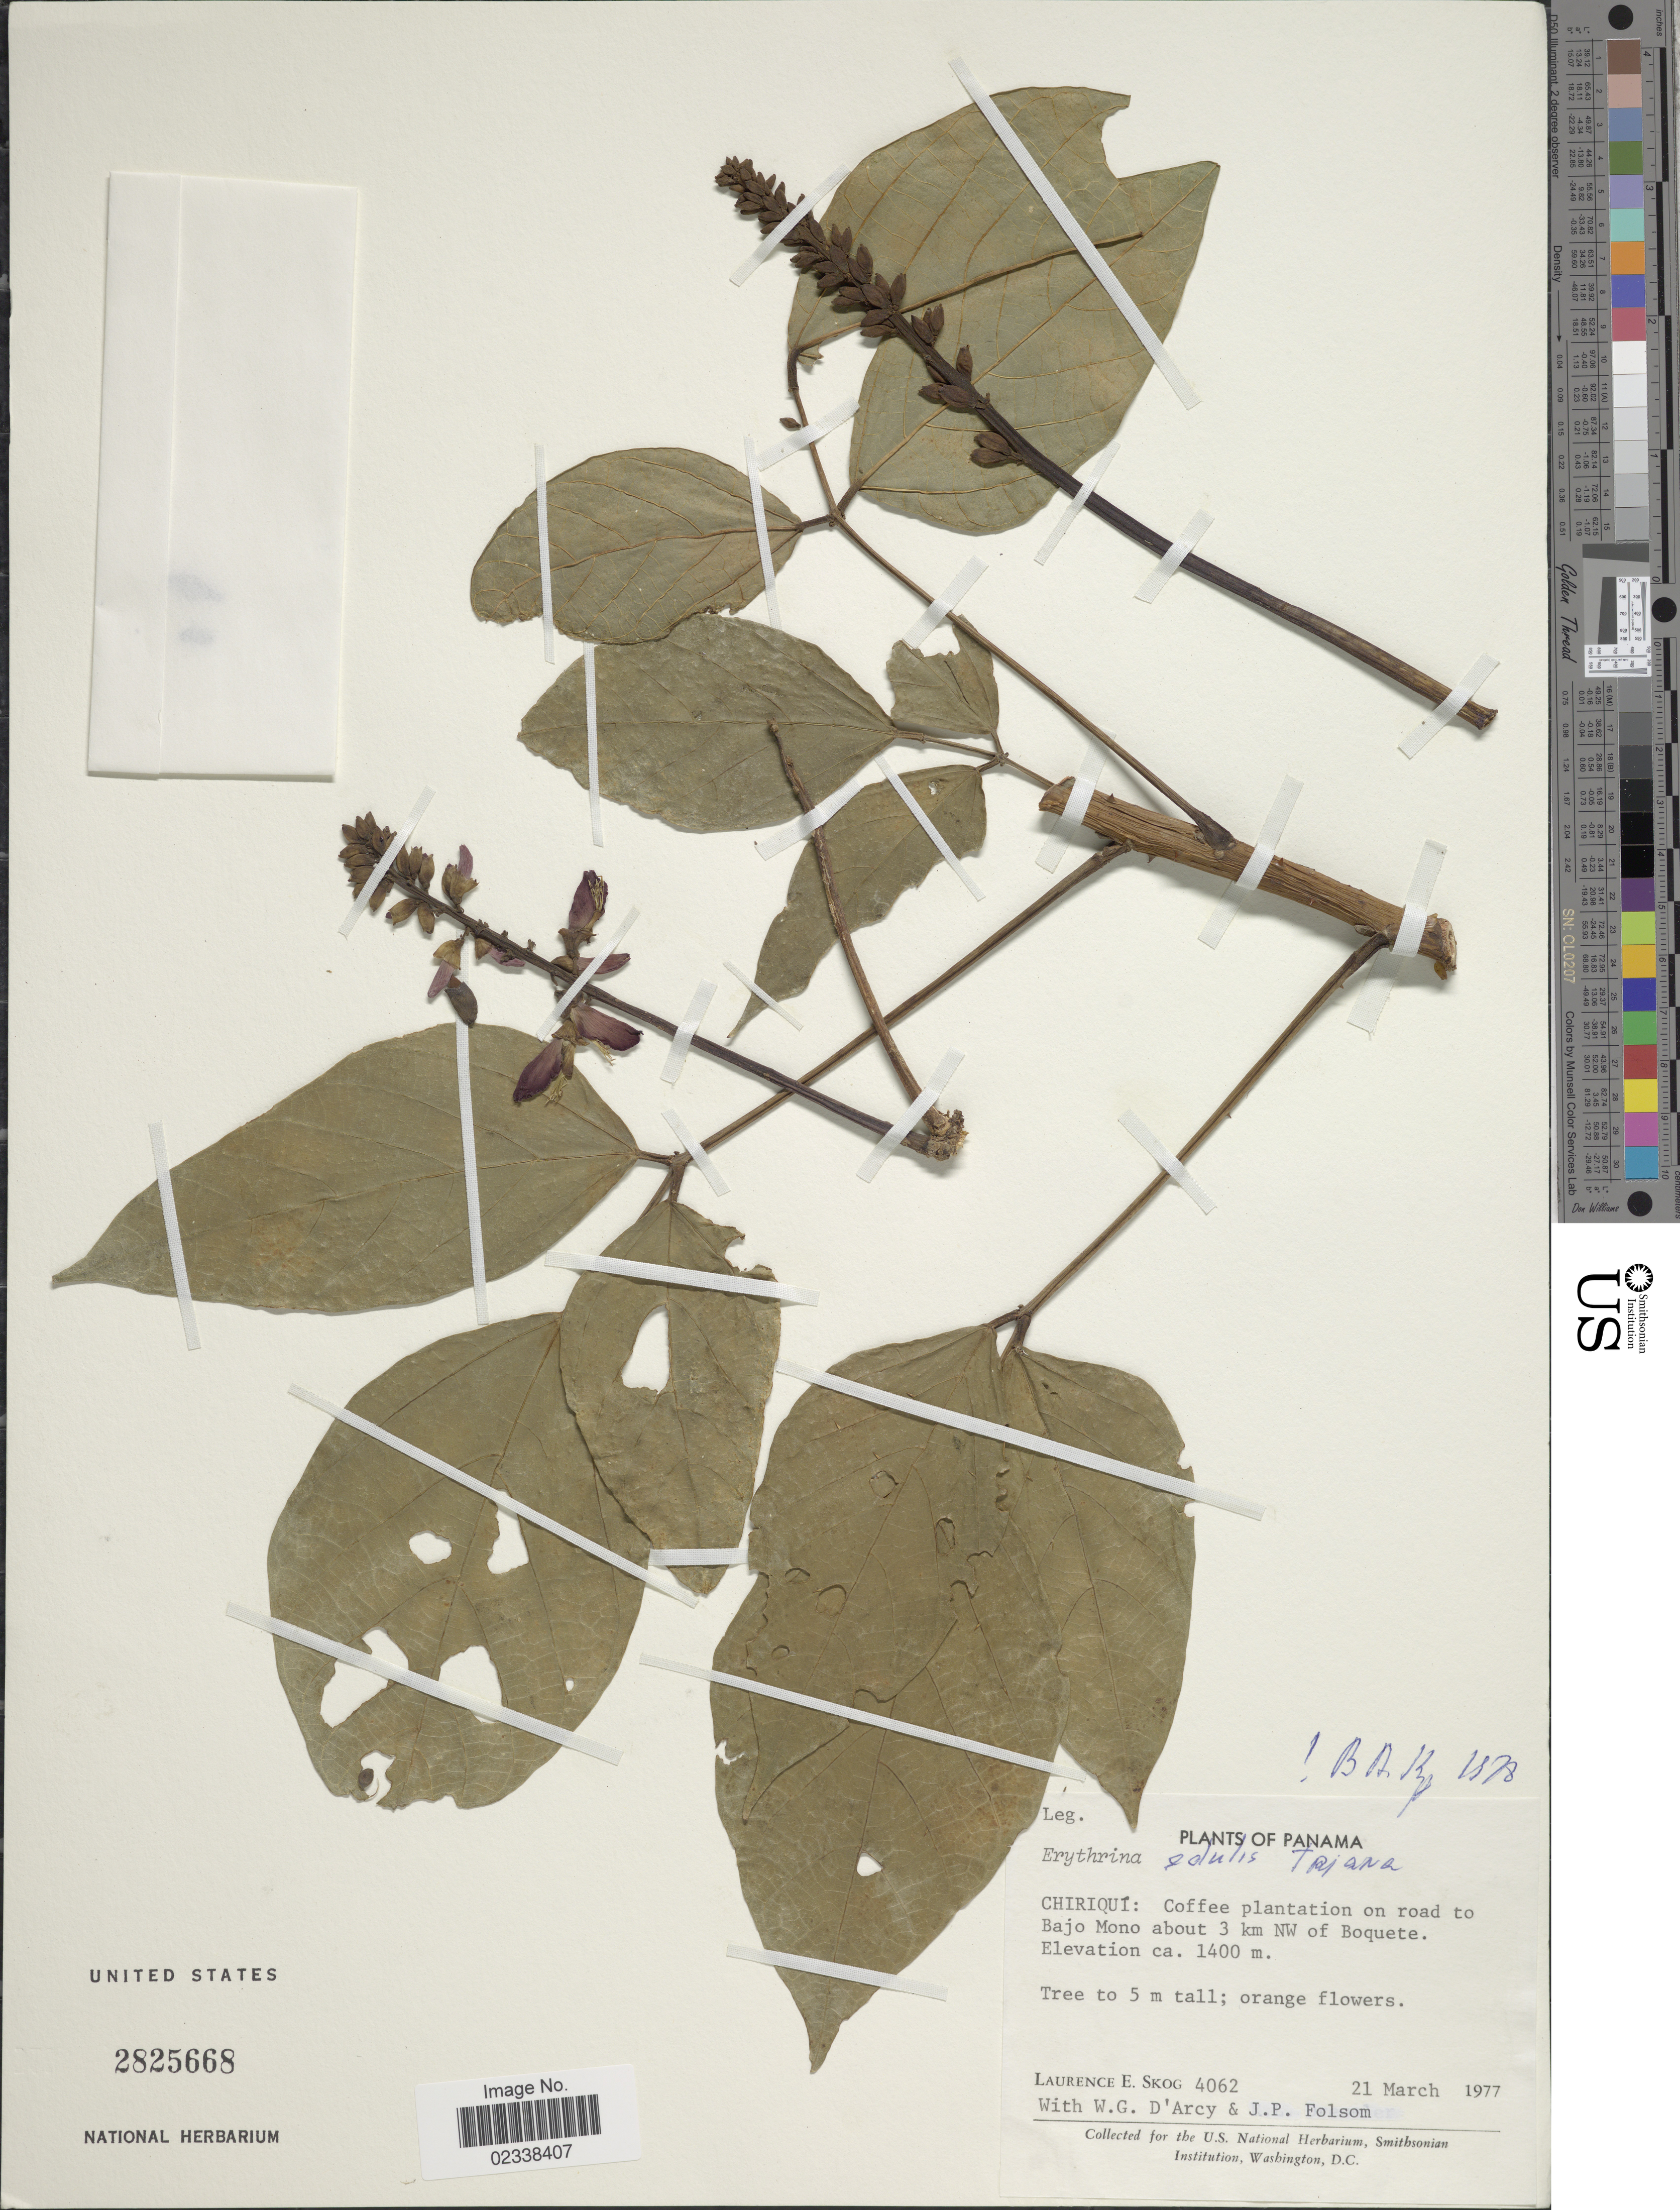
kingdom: Plantae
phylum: Tracheophyta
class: Magnoliopsida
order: Fabales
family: Fabaceae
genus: Erythrina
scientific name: Erythrina edulis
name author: Triana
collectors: L. E. Skog, W. D'Arch & J. P. Folsom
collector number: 4062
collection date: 1977-03-21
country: Panama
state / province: Chiriqui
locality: Coffee plantation on road to Bajo Mono about 3 km NW of Boquete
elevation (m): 1400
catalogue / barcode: US 2825668